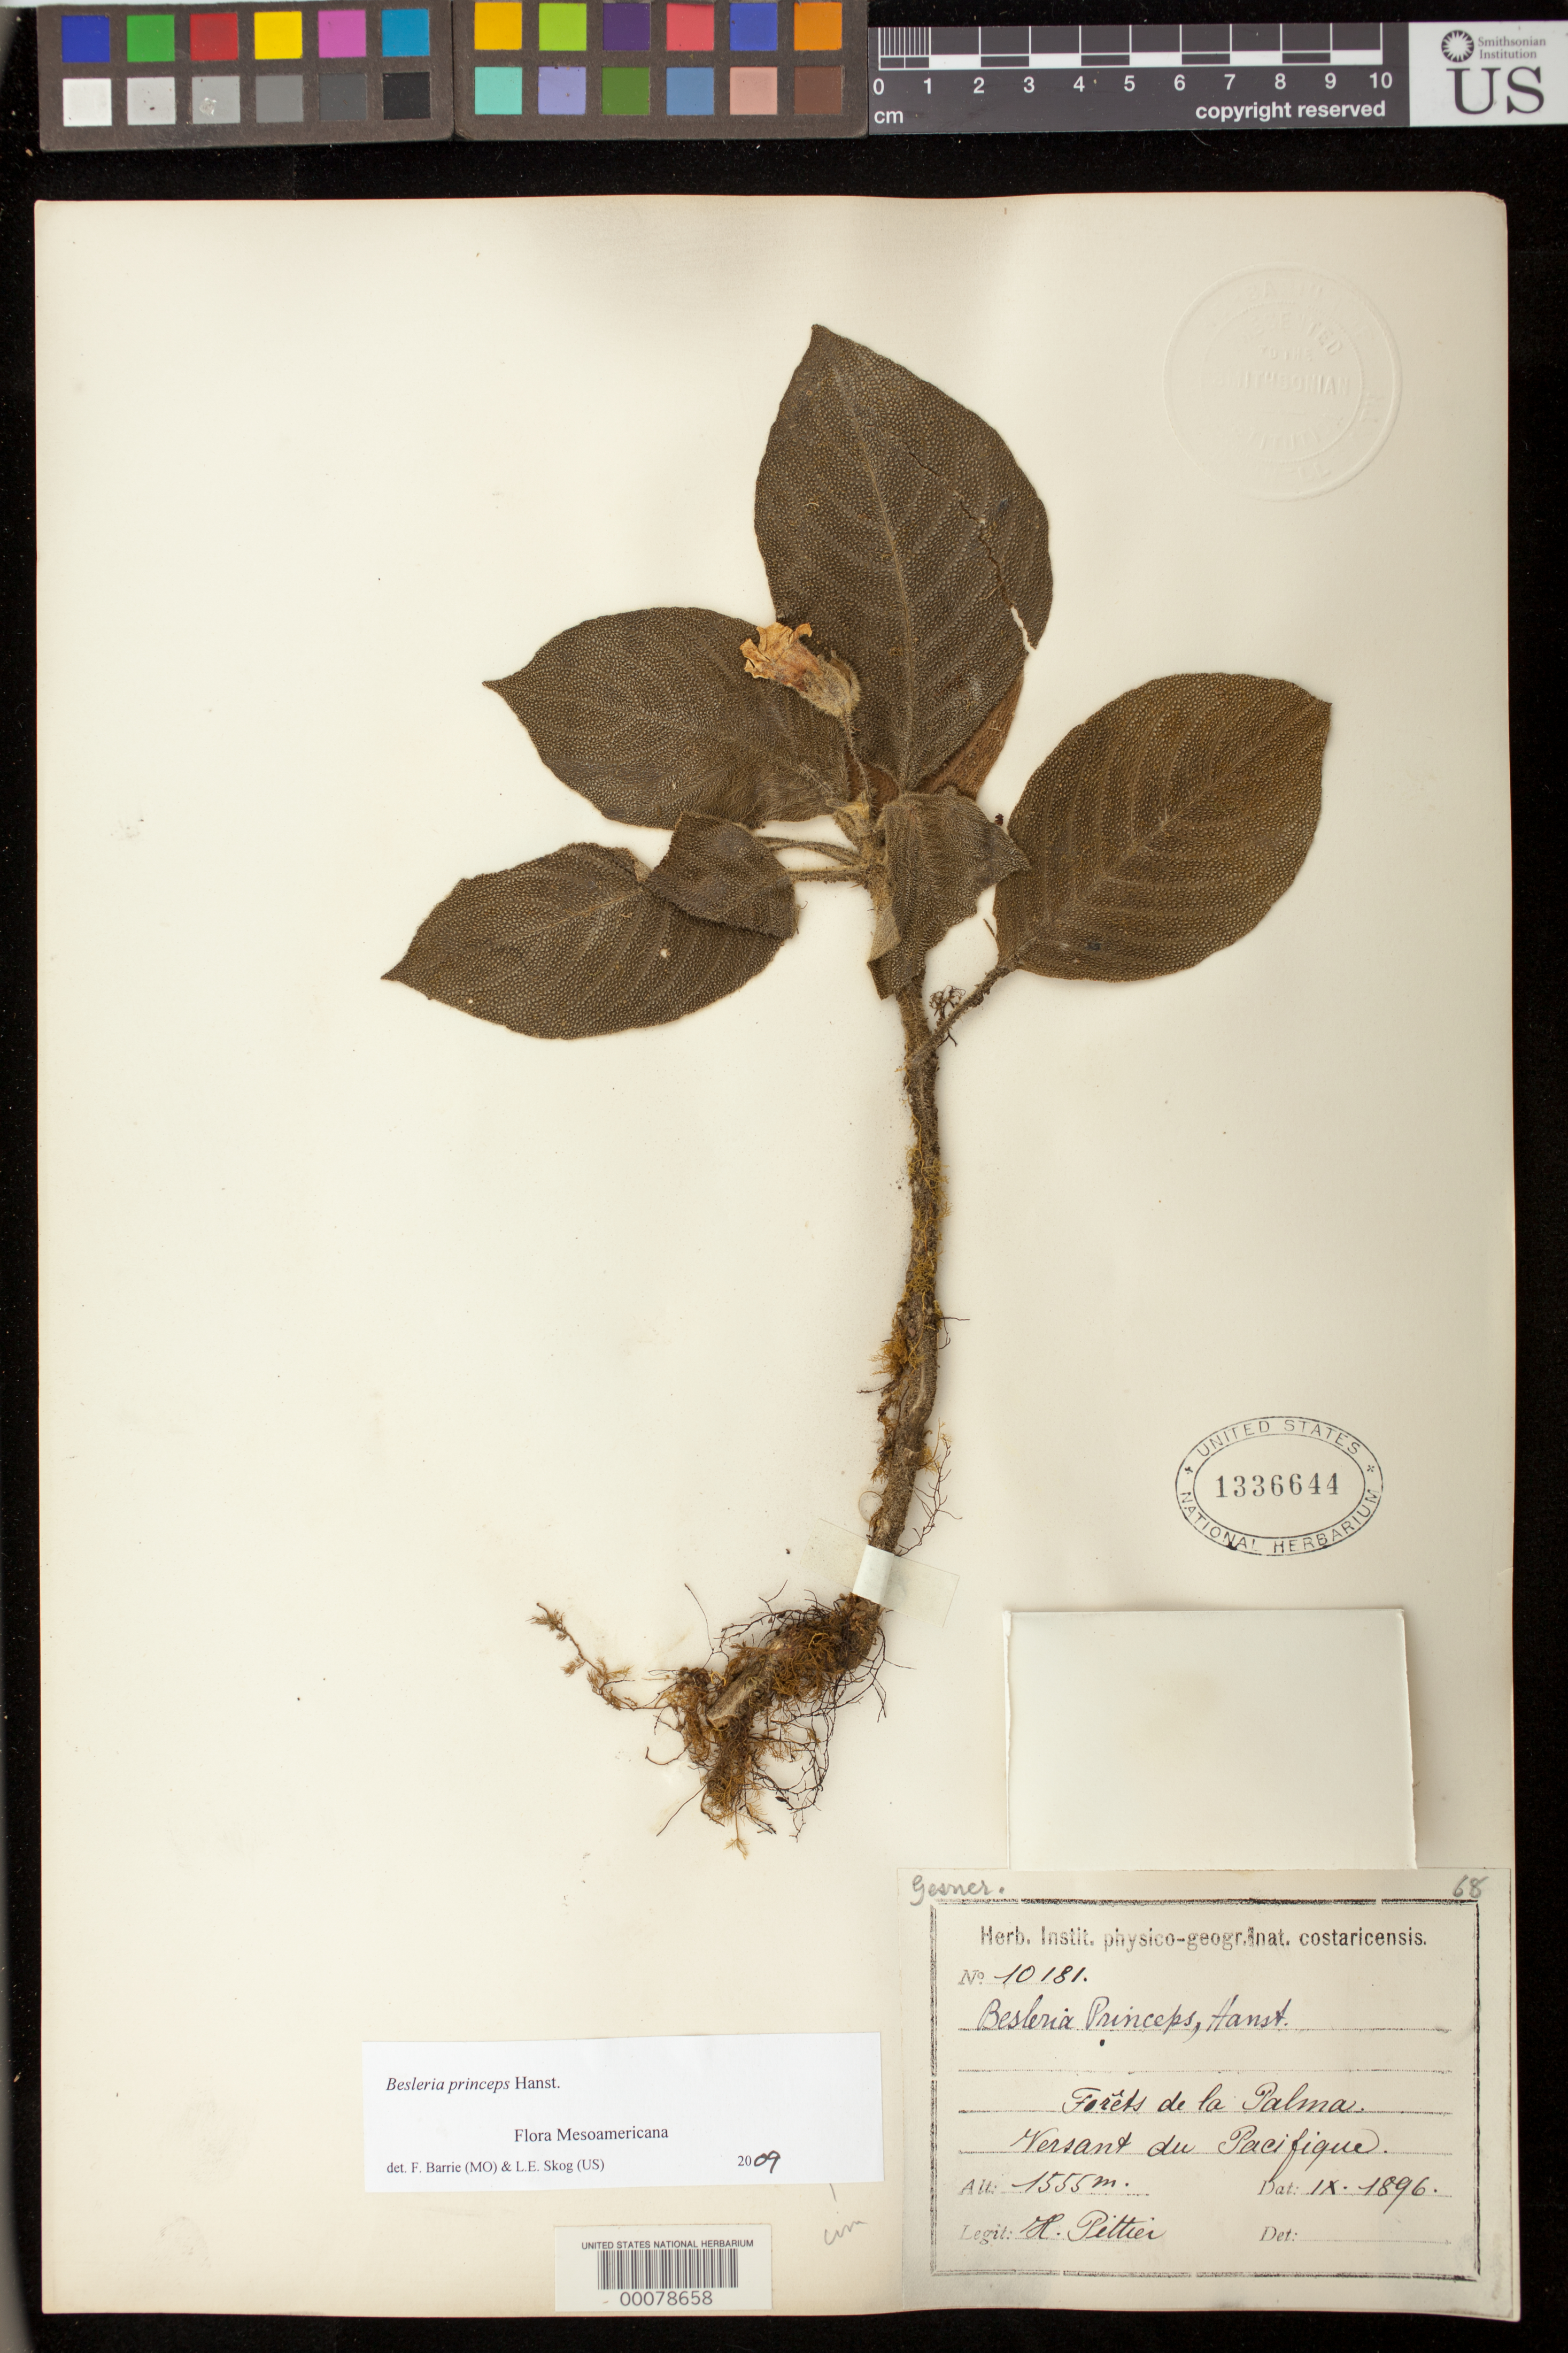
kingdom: Plantae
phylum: Tracheophyta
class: Magnoliopsida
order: Lamiales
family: Gesneriaceae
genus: Besleria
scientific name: Besleria princeps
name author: Hanst.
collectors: H. F. Pittier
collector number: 10181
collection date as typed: Sep 1896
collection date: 1896-09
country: Costa Rica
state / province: San José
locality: La Palma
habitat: Forests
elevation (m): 1555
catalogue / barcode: US 1336644